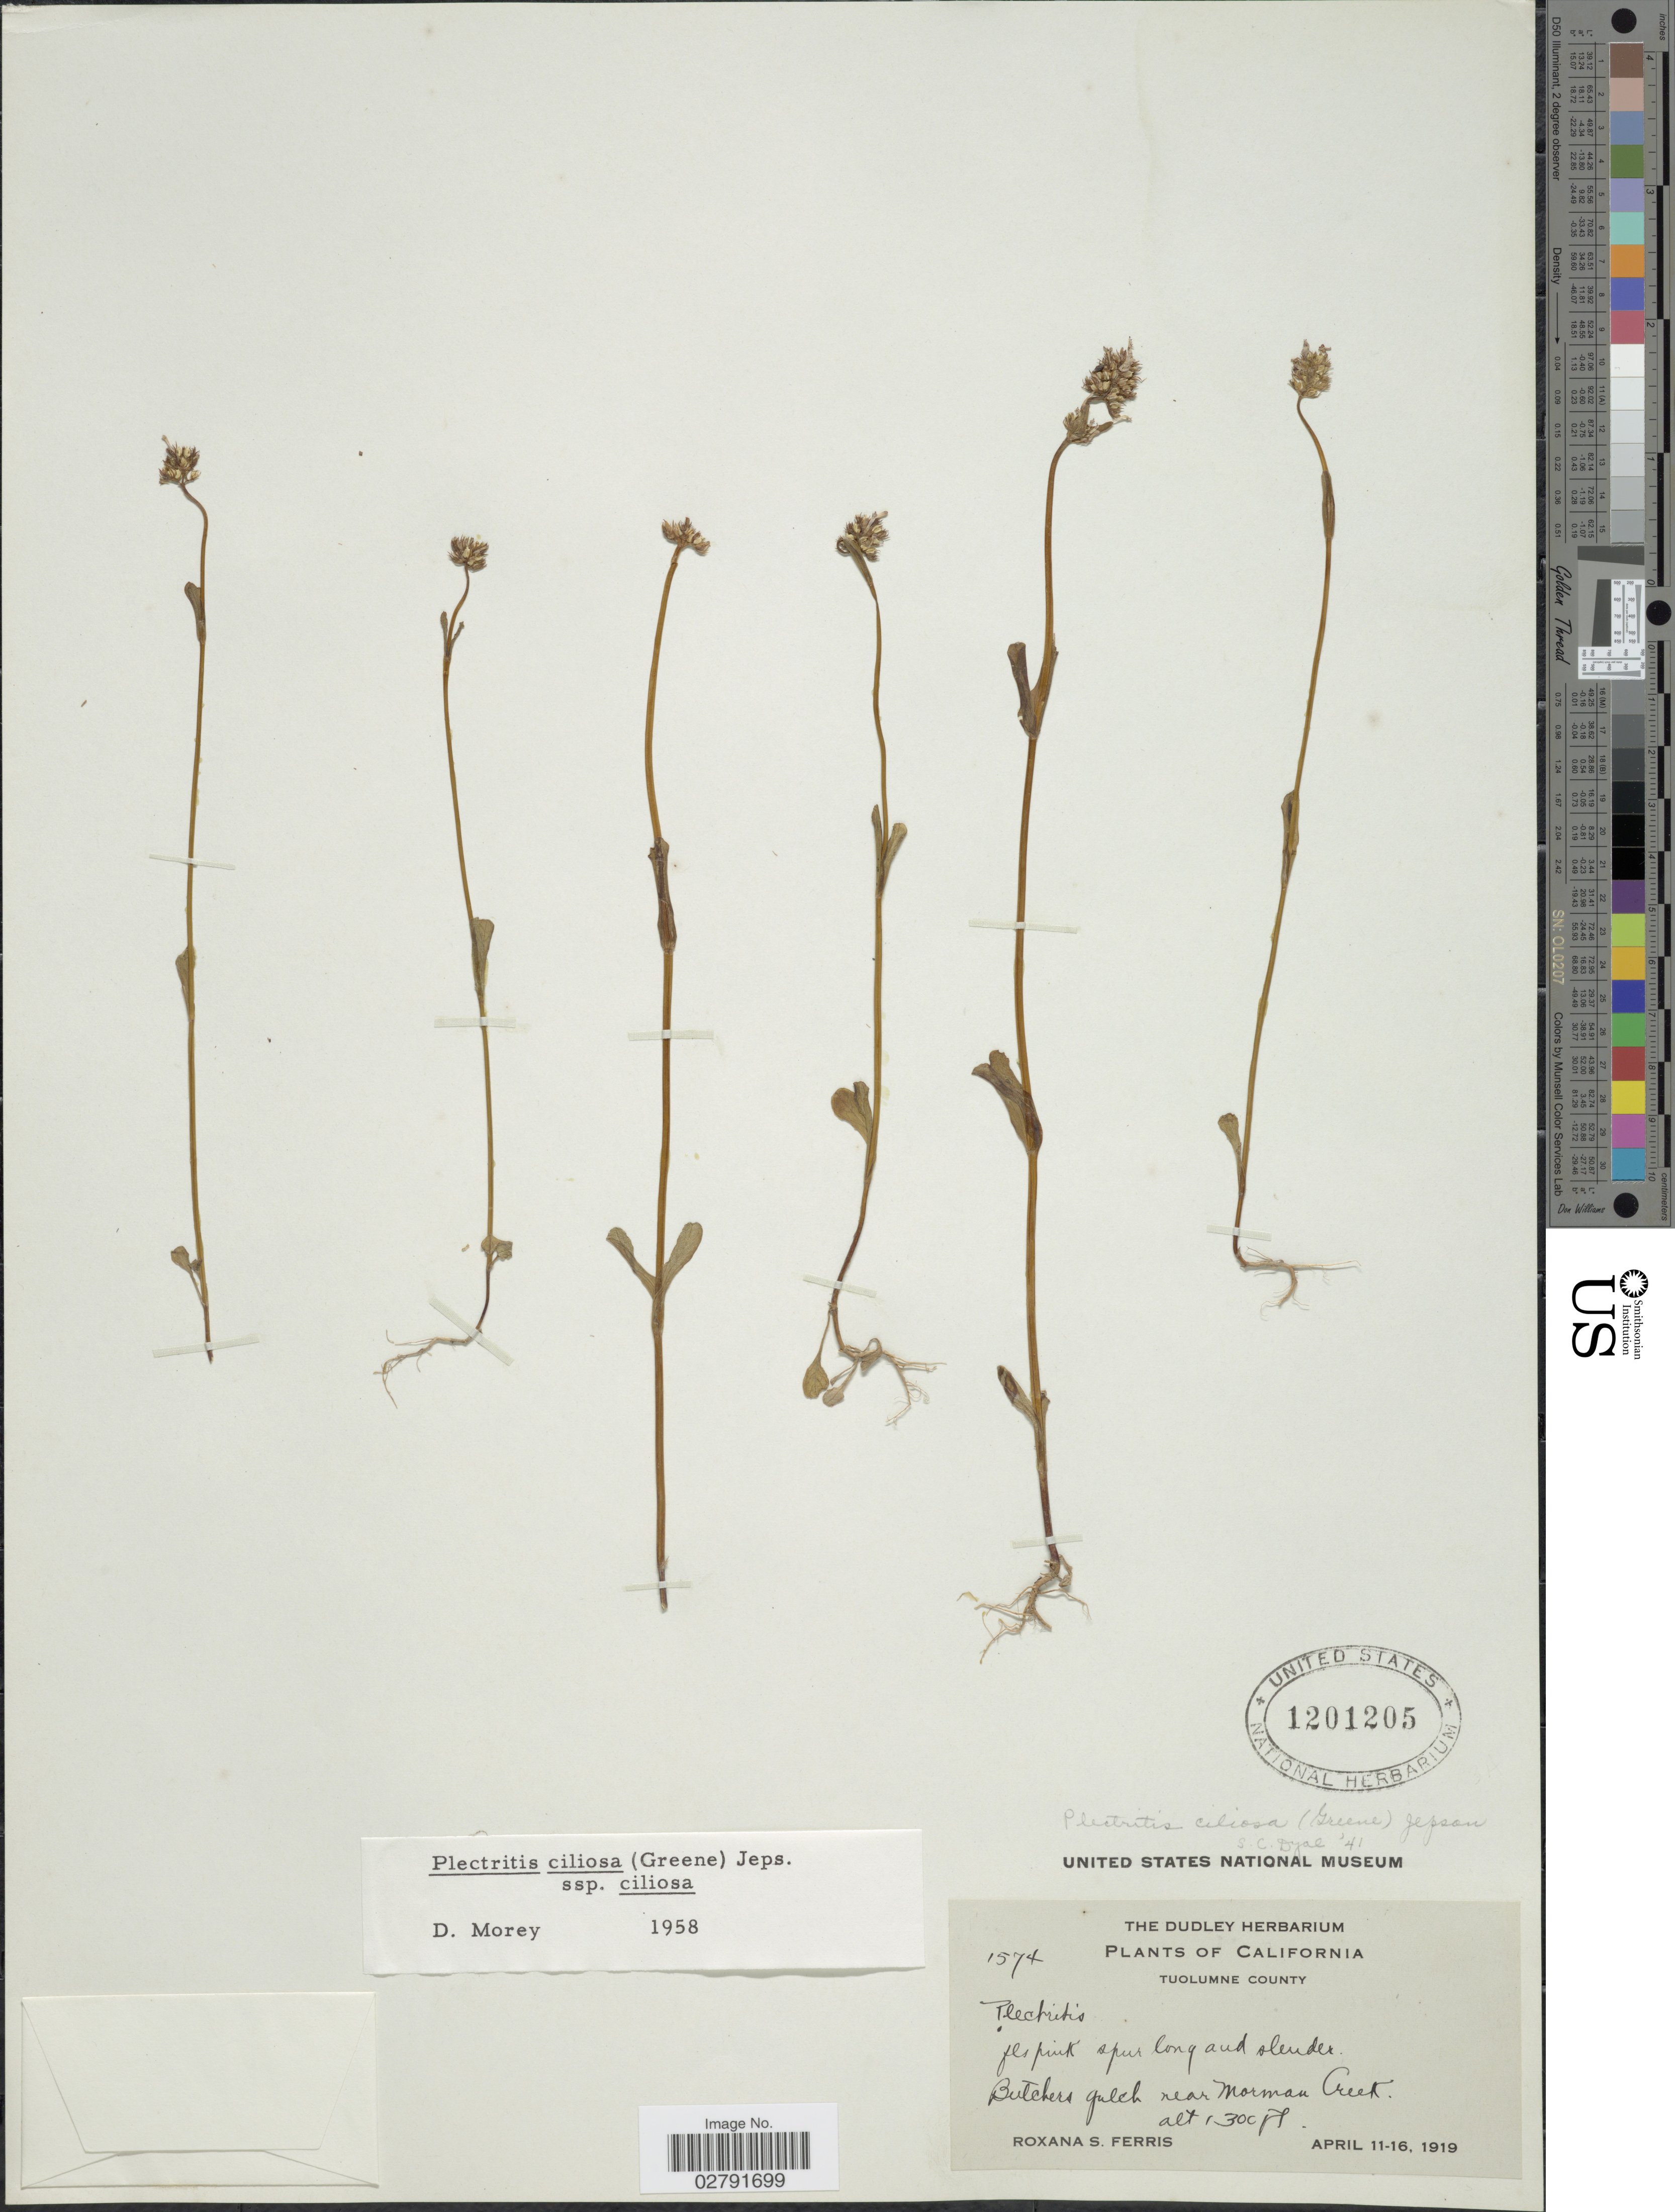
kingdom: Plantae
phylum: Tracheophyta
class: Magnoliopsida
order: Dipsacales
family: Caprifoliaceae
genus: Plectritis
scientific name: Plectritis ciliosa subsp. ciliosa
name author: (Greene) Jeps.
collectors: R. S. Ferris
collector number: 1574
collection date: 1919-04-11/1919-04-16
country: United States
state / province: California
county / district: Tuolumne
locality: Tuolumne County. Butchers gulch near Morman Creek.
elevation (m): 396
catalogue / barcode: US 1201205